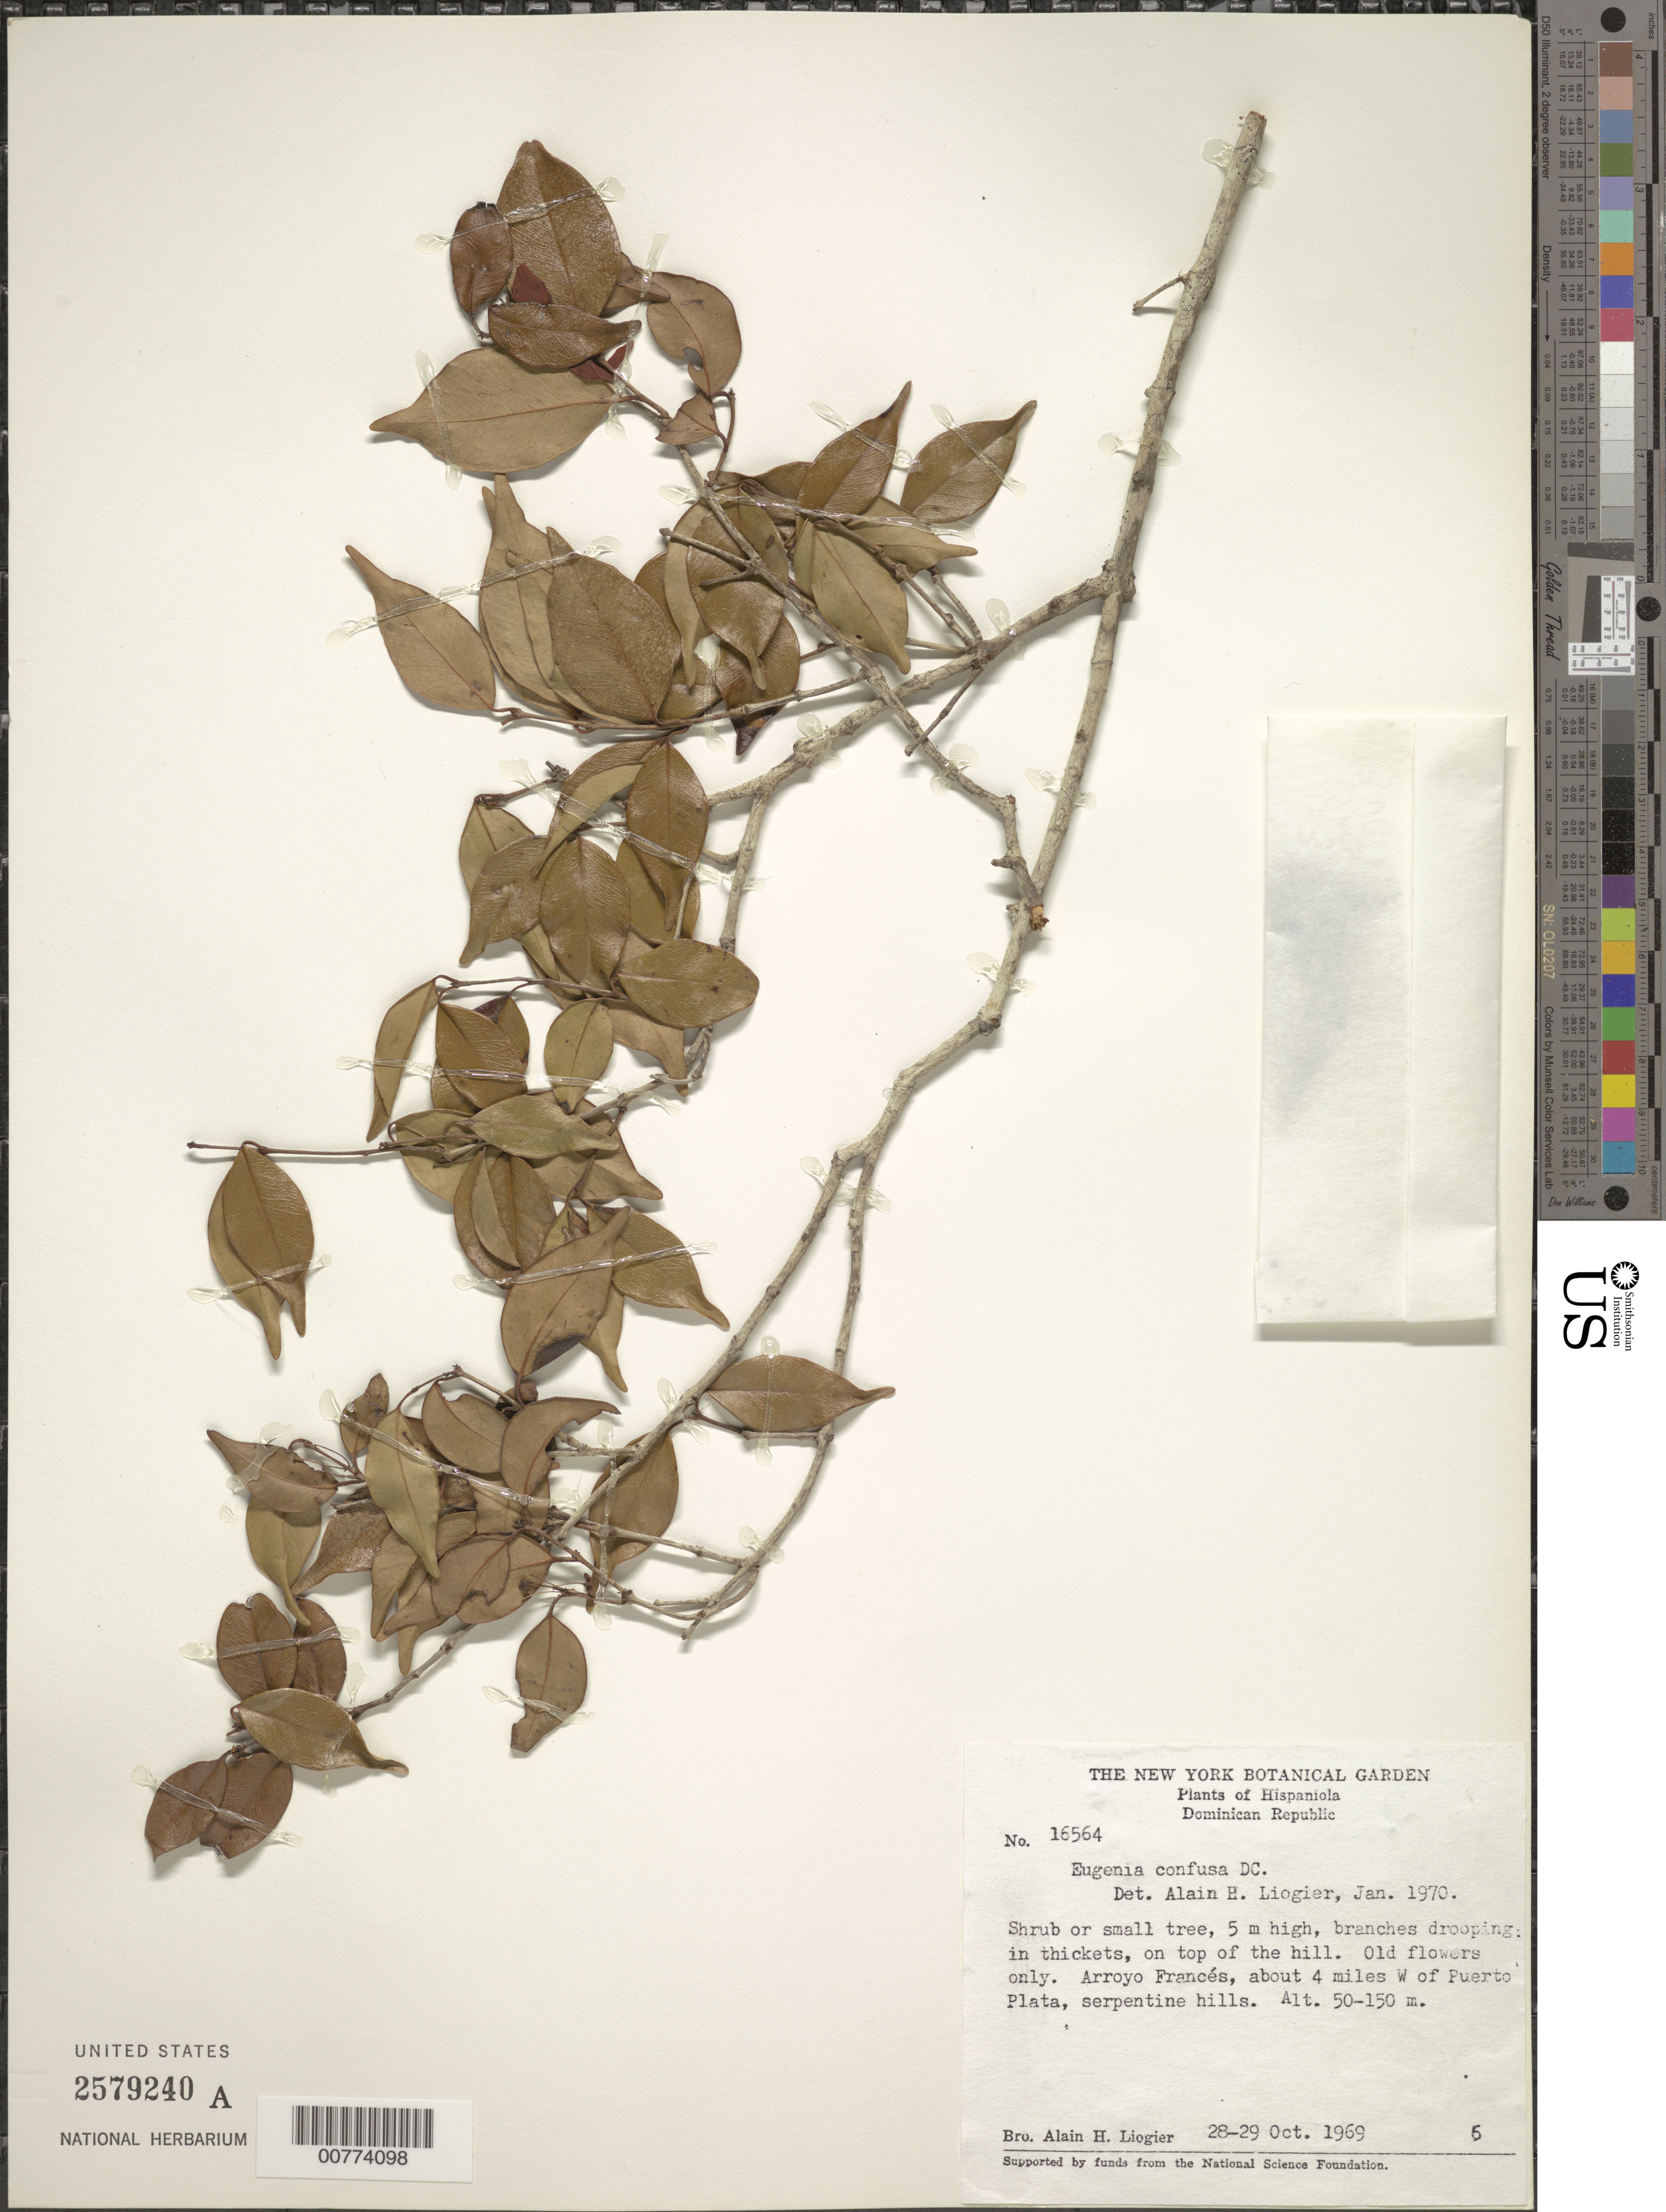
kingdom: Plantae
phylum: Tracheophyta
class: Magnoliopsida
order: Myrtales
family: Myrtaceae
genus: Eugenia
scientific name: Eugenia confusa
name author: DC.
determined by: Liogier, Alain H.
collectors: A. H. Liogier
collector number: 16564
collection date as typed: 28 Oct 1969 to 29 Oct 1969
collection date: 1969-10-28/1969-10-29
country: Dominican Republic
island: Hispaniola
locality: Arroyo Francés, about 4 miles W of Puerto Plata.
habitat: Serpentine hills, on top of the hill; in thickets.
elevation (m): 50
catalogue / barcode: US 2579240A